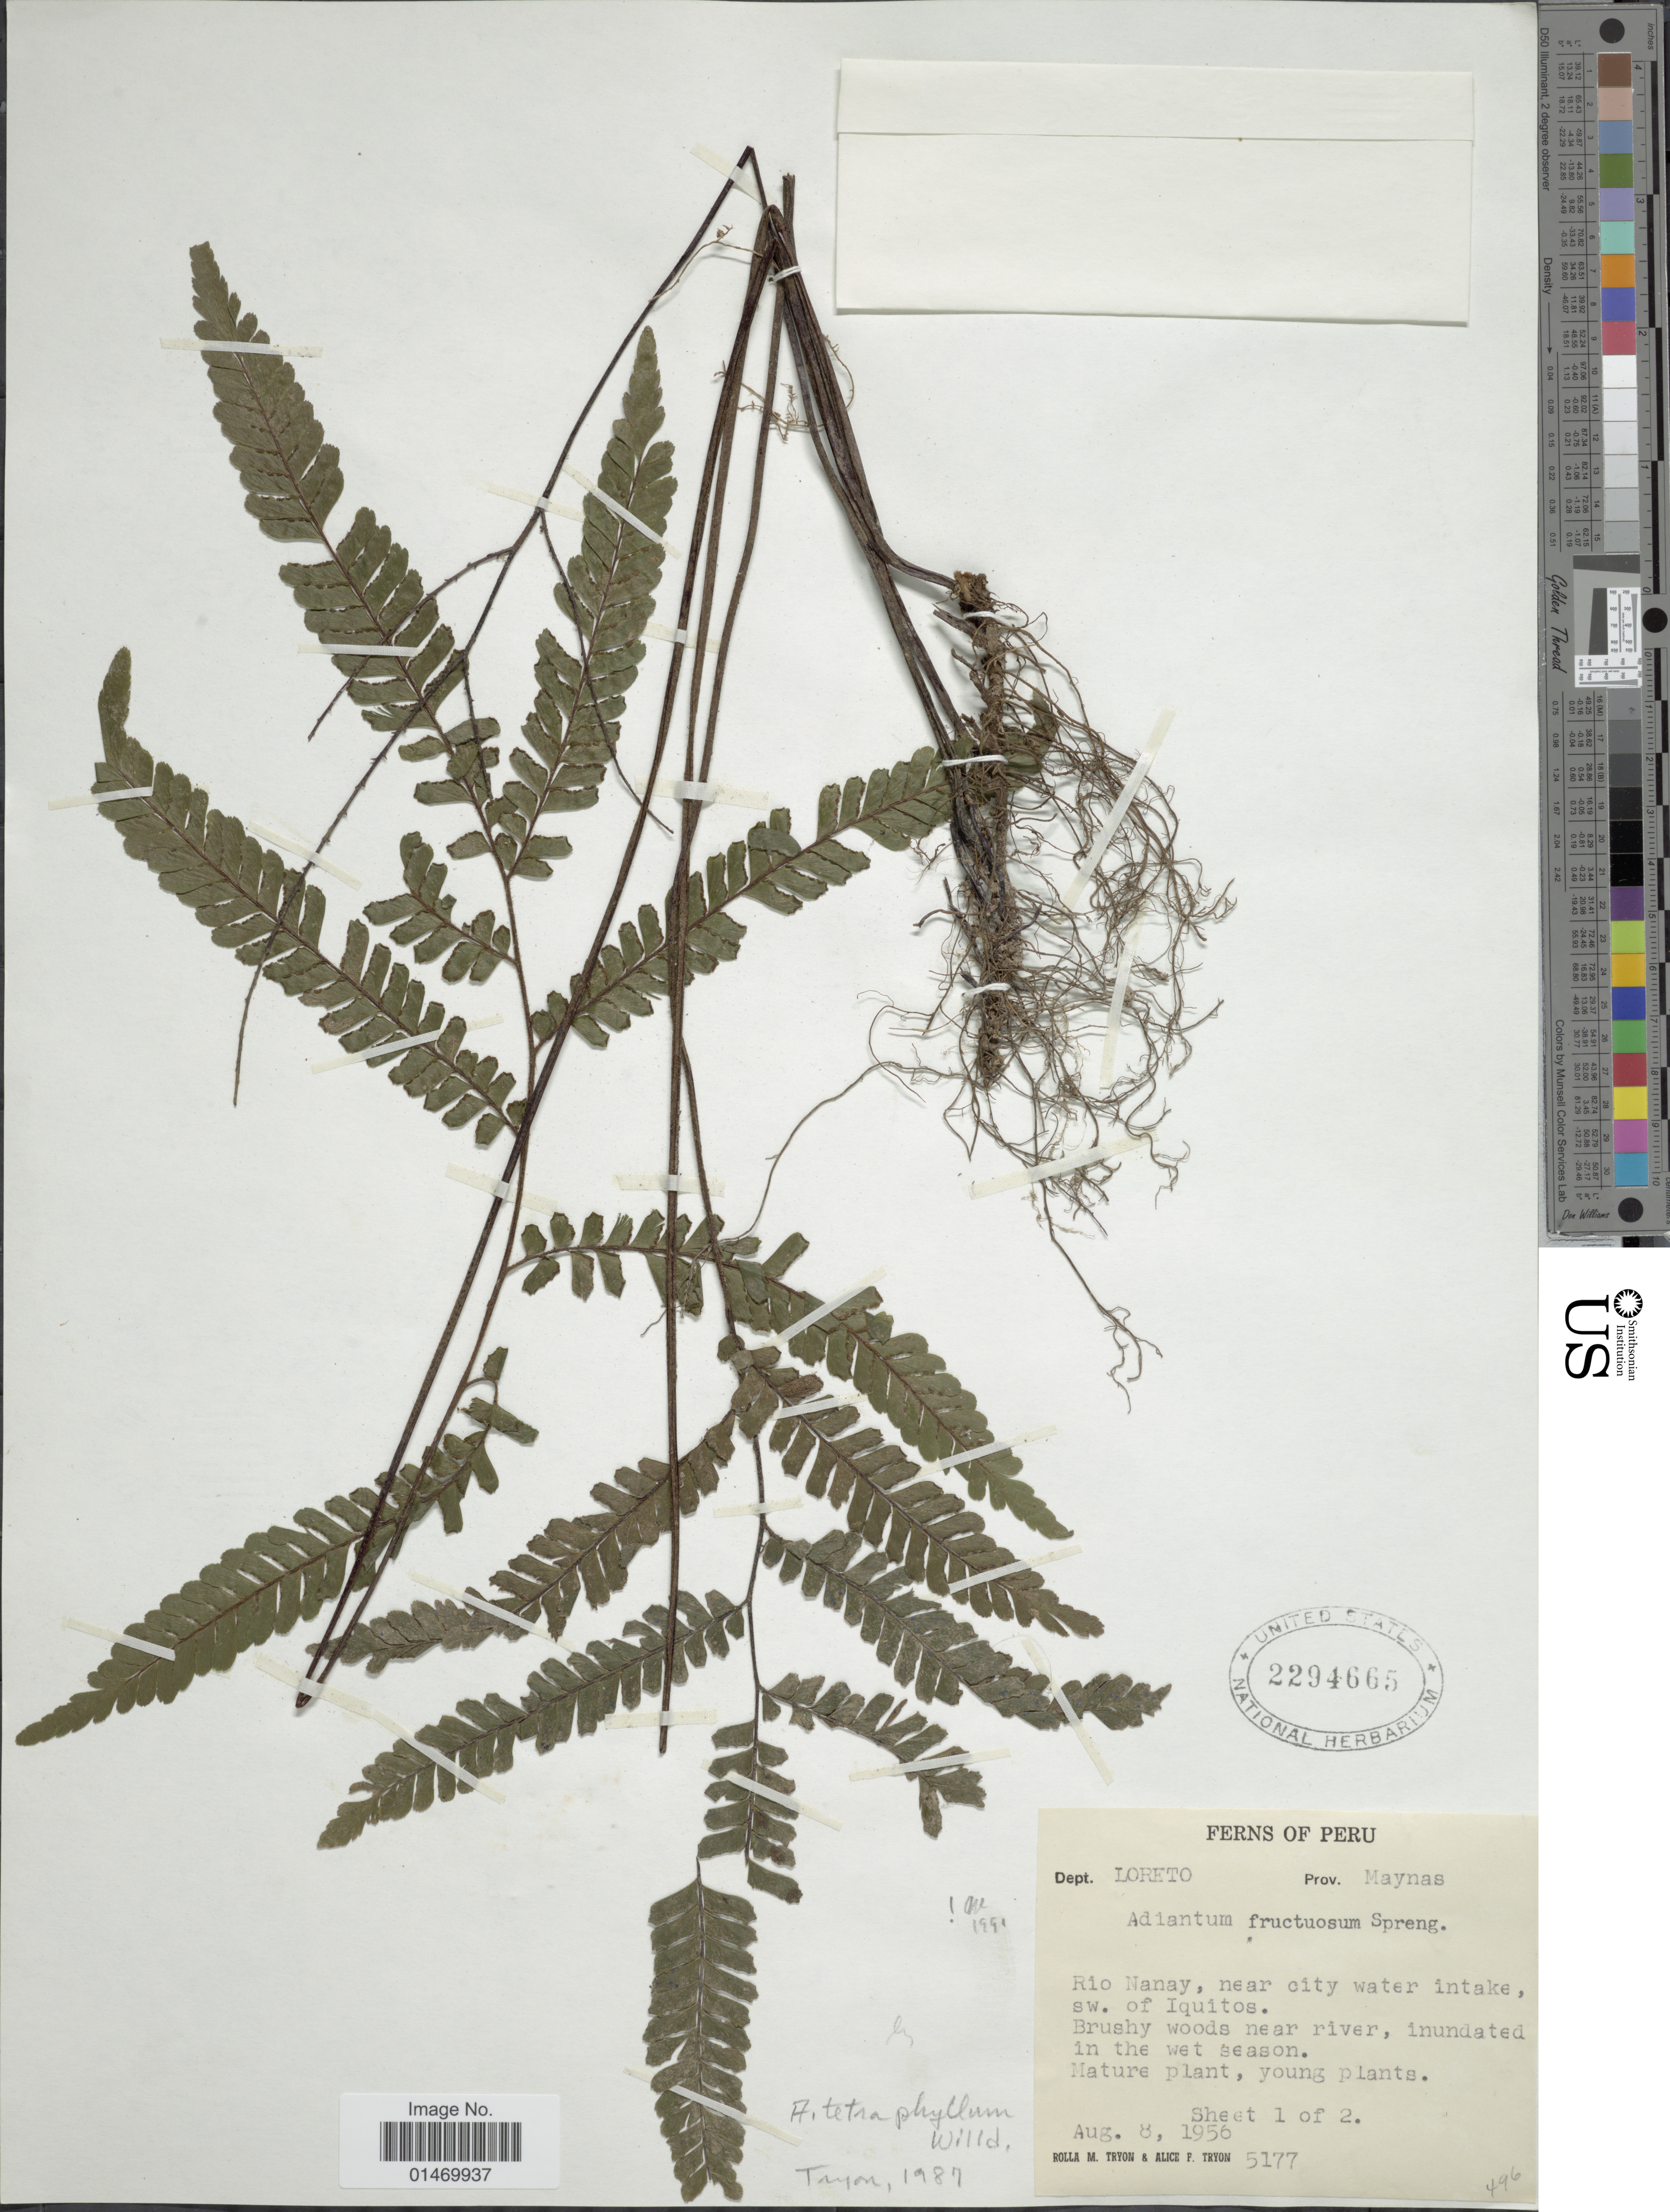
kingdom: Plantae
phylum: Tracheophyta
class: Polypodiopsida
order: Polypodiales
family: Pteridaceae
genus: Adiantum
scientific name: Adiantum cajennense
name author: Willd. ex Klotzsch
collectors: R. M. Tryon & A. F. Tryon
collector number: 5177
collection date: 1956-08-08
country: Peru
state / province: Loreto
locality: Peru, Prov. Maynas. Rio Nanay, nea city water intake, sw. of Iquitos.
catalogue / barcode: US 2294665